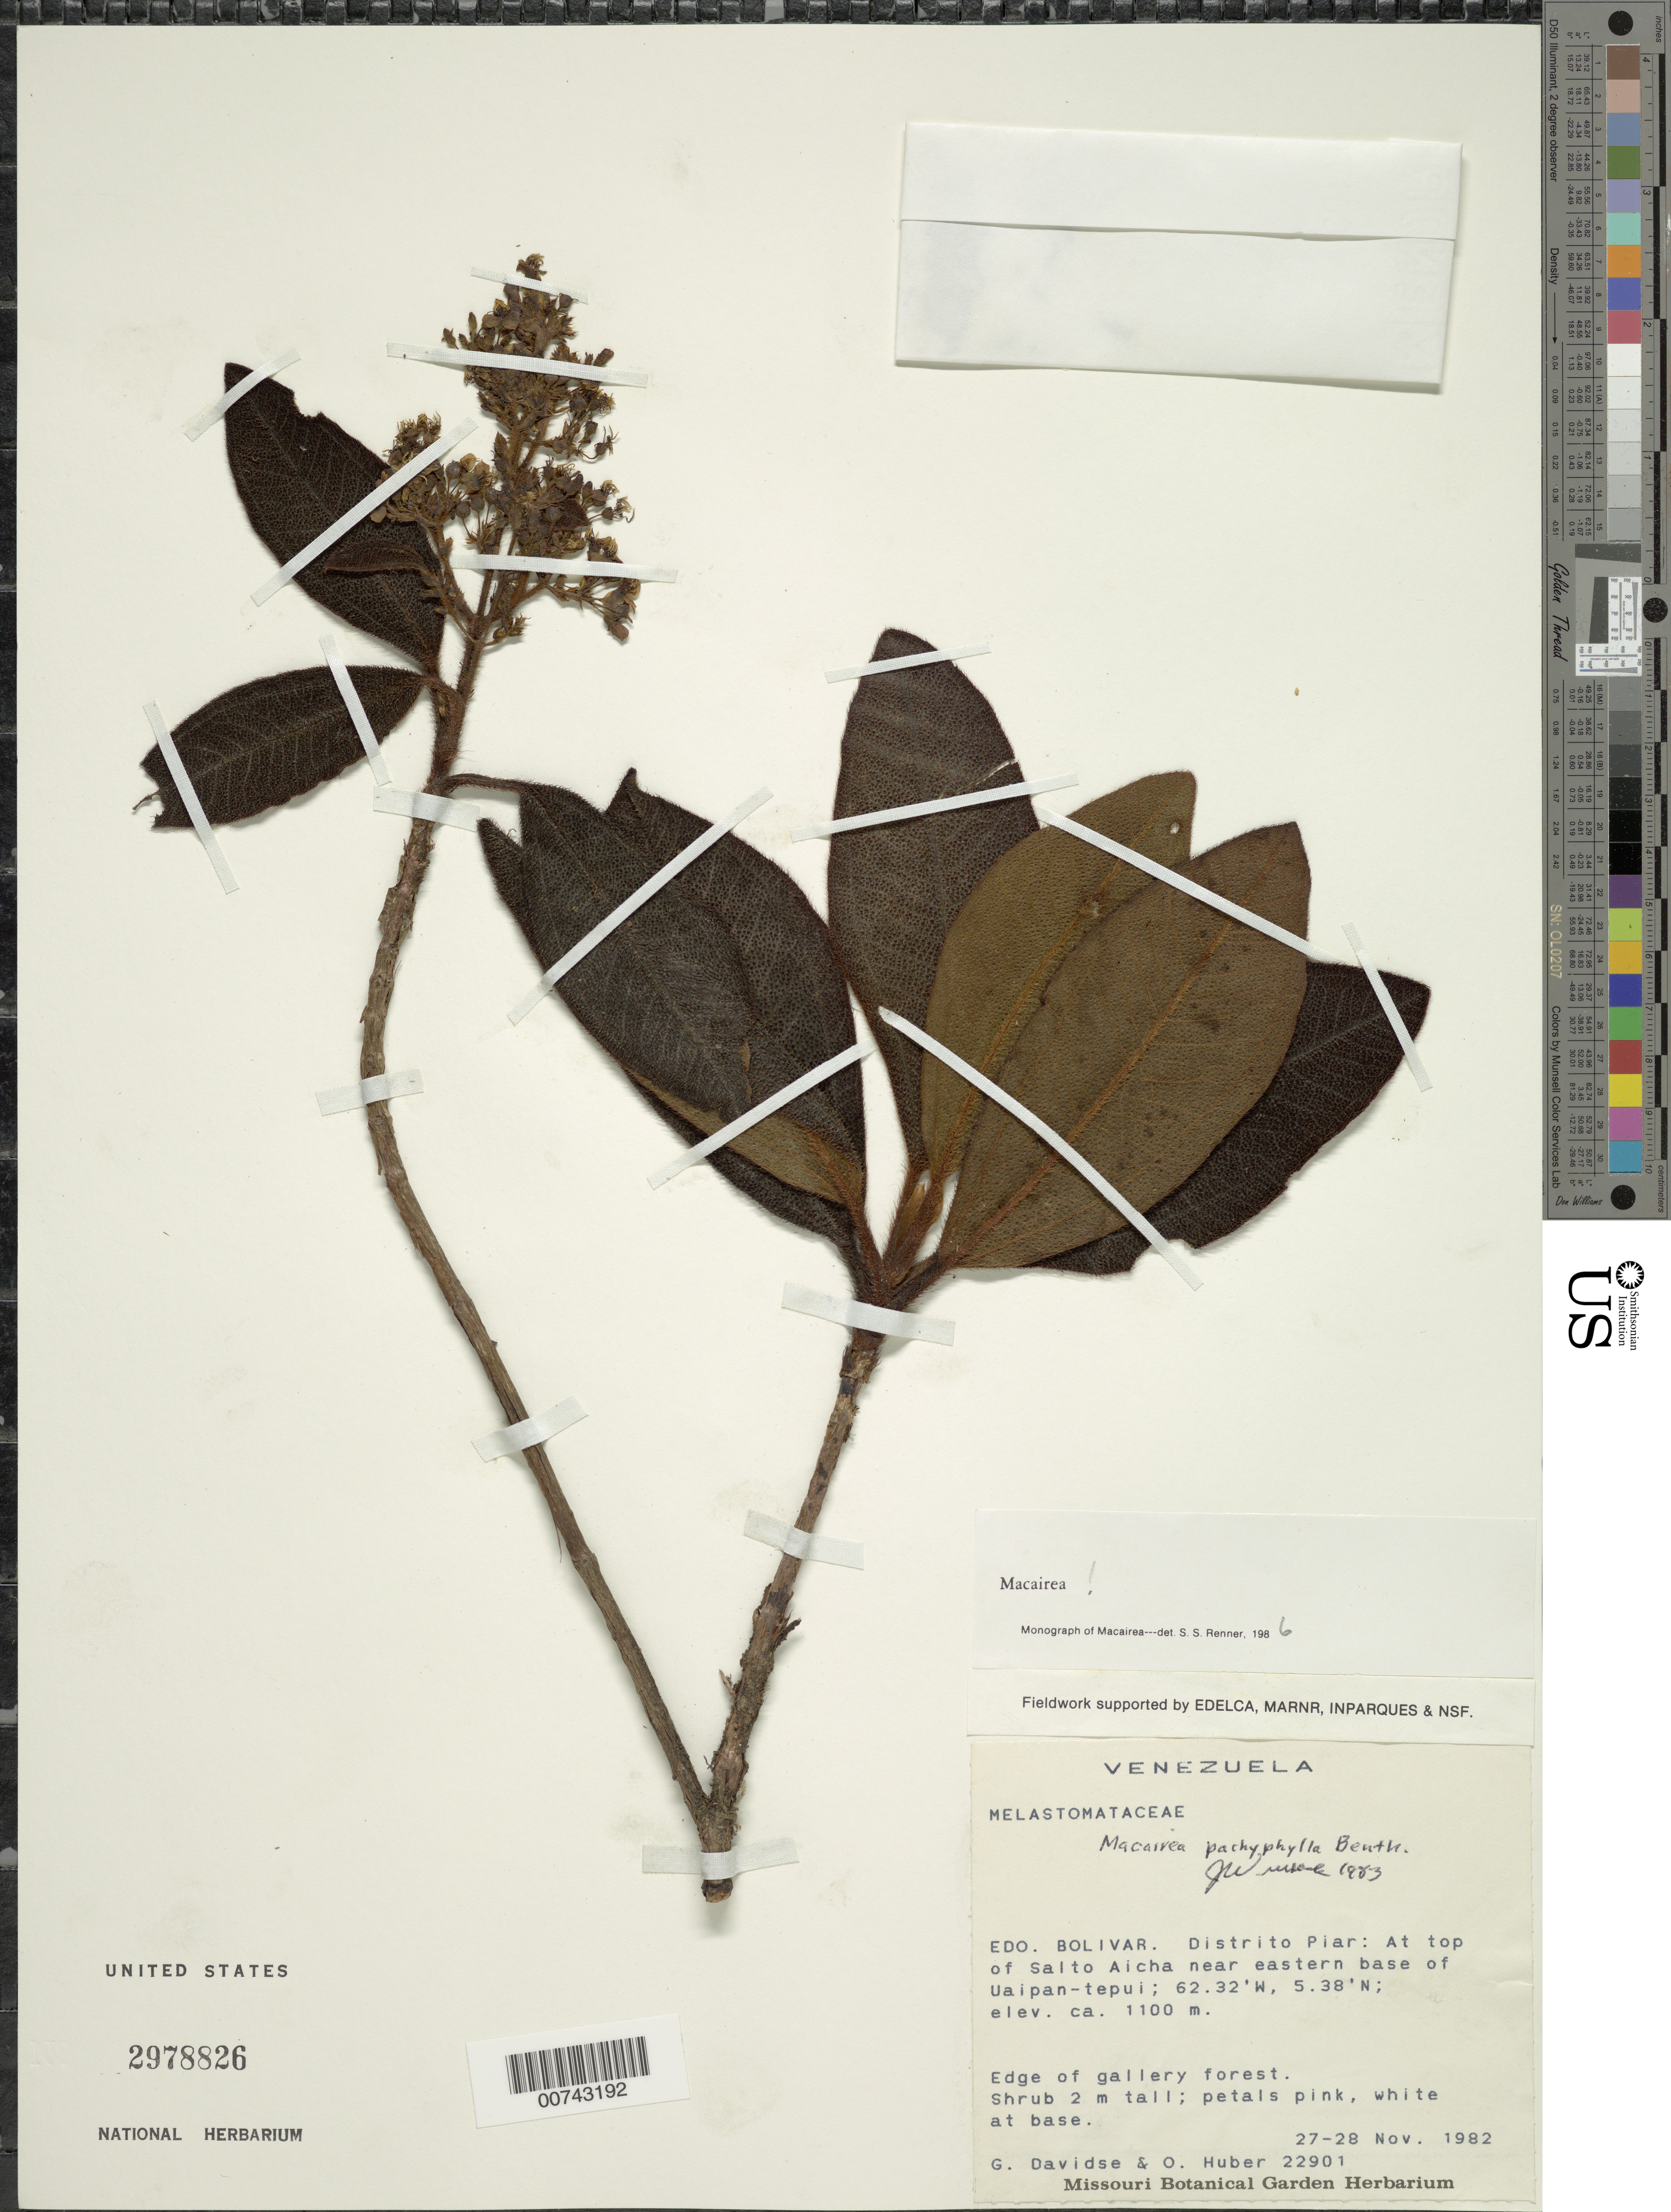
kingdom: Plantae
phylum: Tracheophyta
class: Magnoliopsida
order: Myrtales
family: Melastomataceae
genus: Macairea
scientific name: Macairea pachyphylla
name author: Benth.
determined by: Wurdack, John J., (US), US (UNITED STATES)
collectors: G. Davidse & O. Huber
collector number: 22901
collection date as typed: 27-Nov-82 to 28-Nov-82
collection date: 1982-11-27/1982-11-28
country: Venezuela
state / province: Bolívar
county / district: Piar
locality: Salto Aicha, top of, near eastern base of Uaipan-tepuí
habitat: Edge of gallery forest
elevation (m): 1100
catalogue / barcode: US 2978826